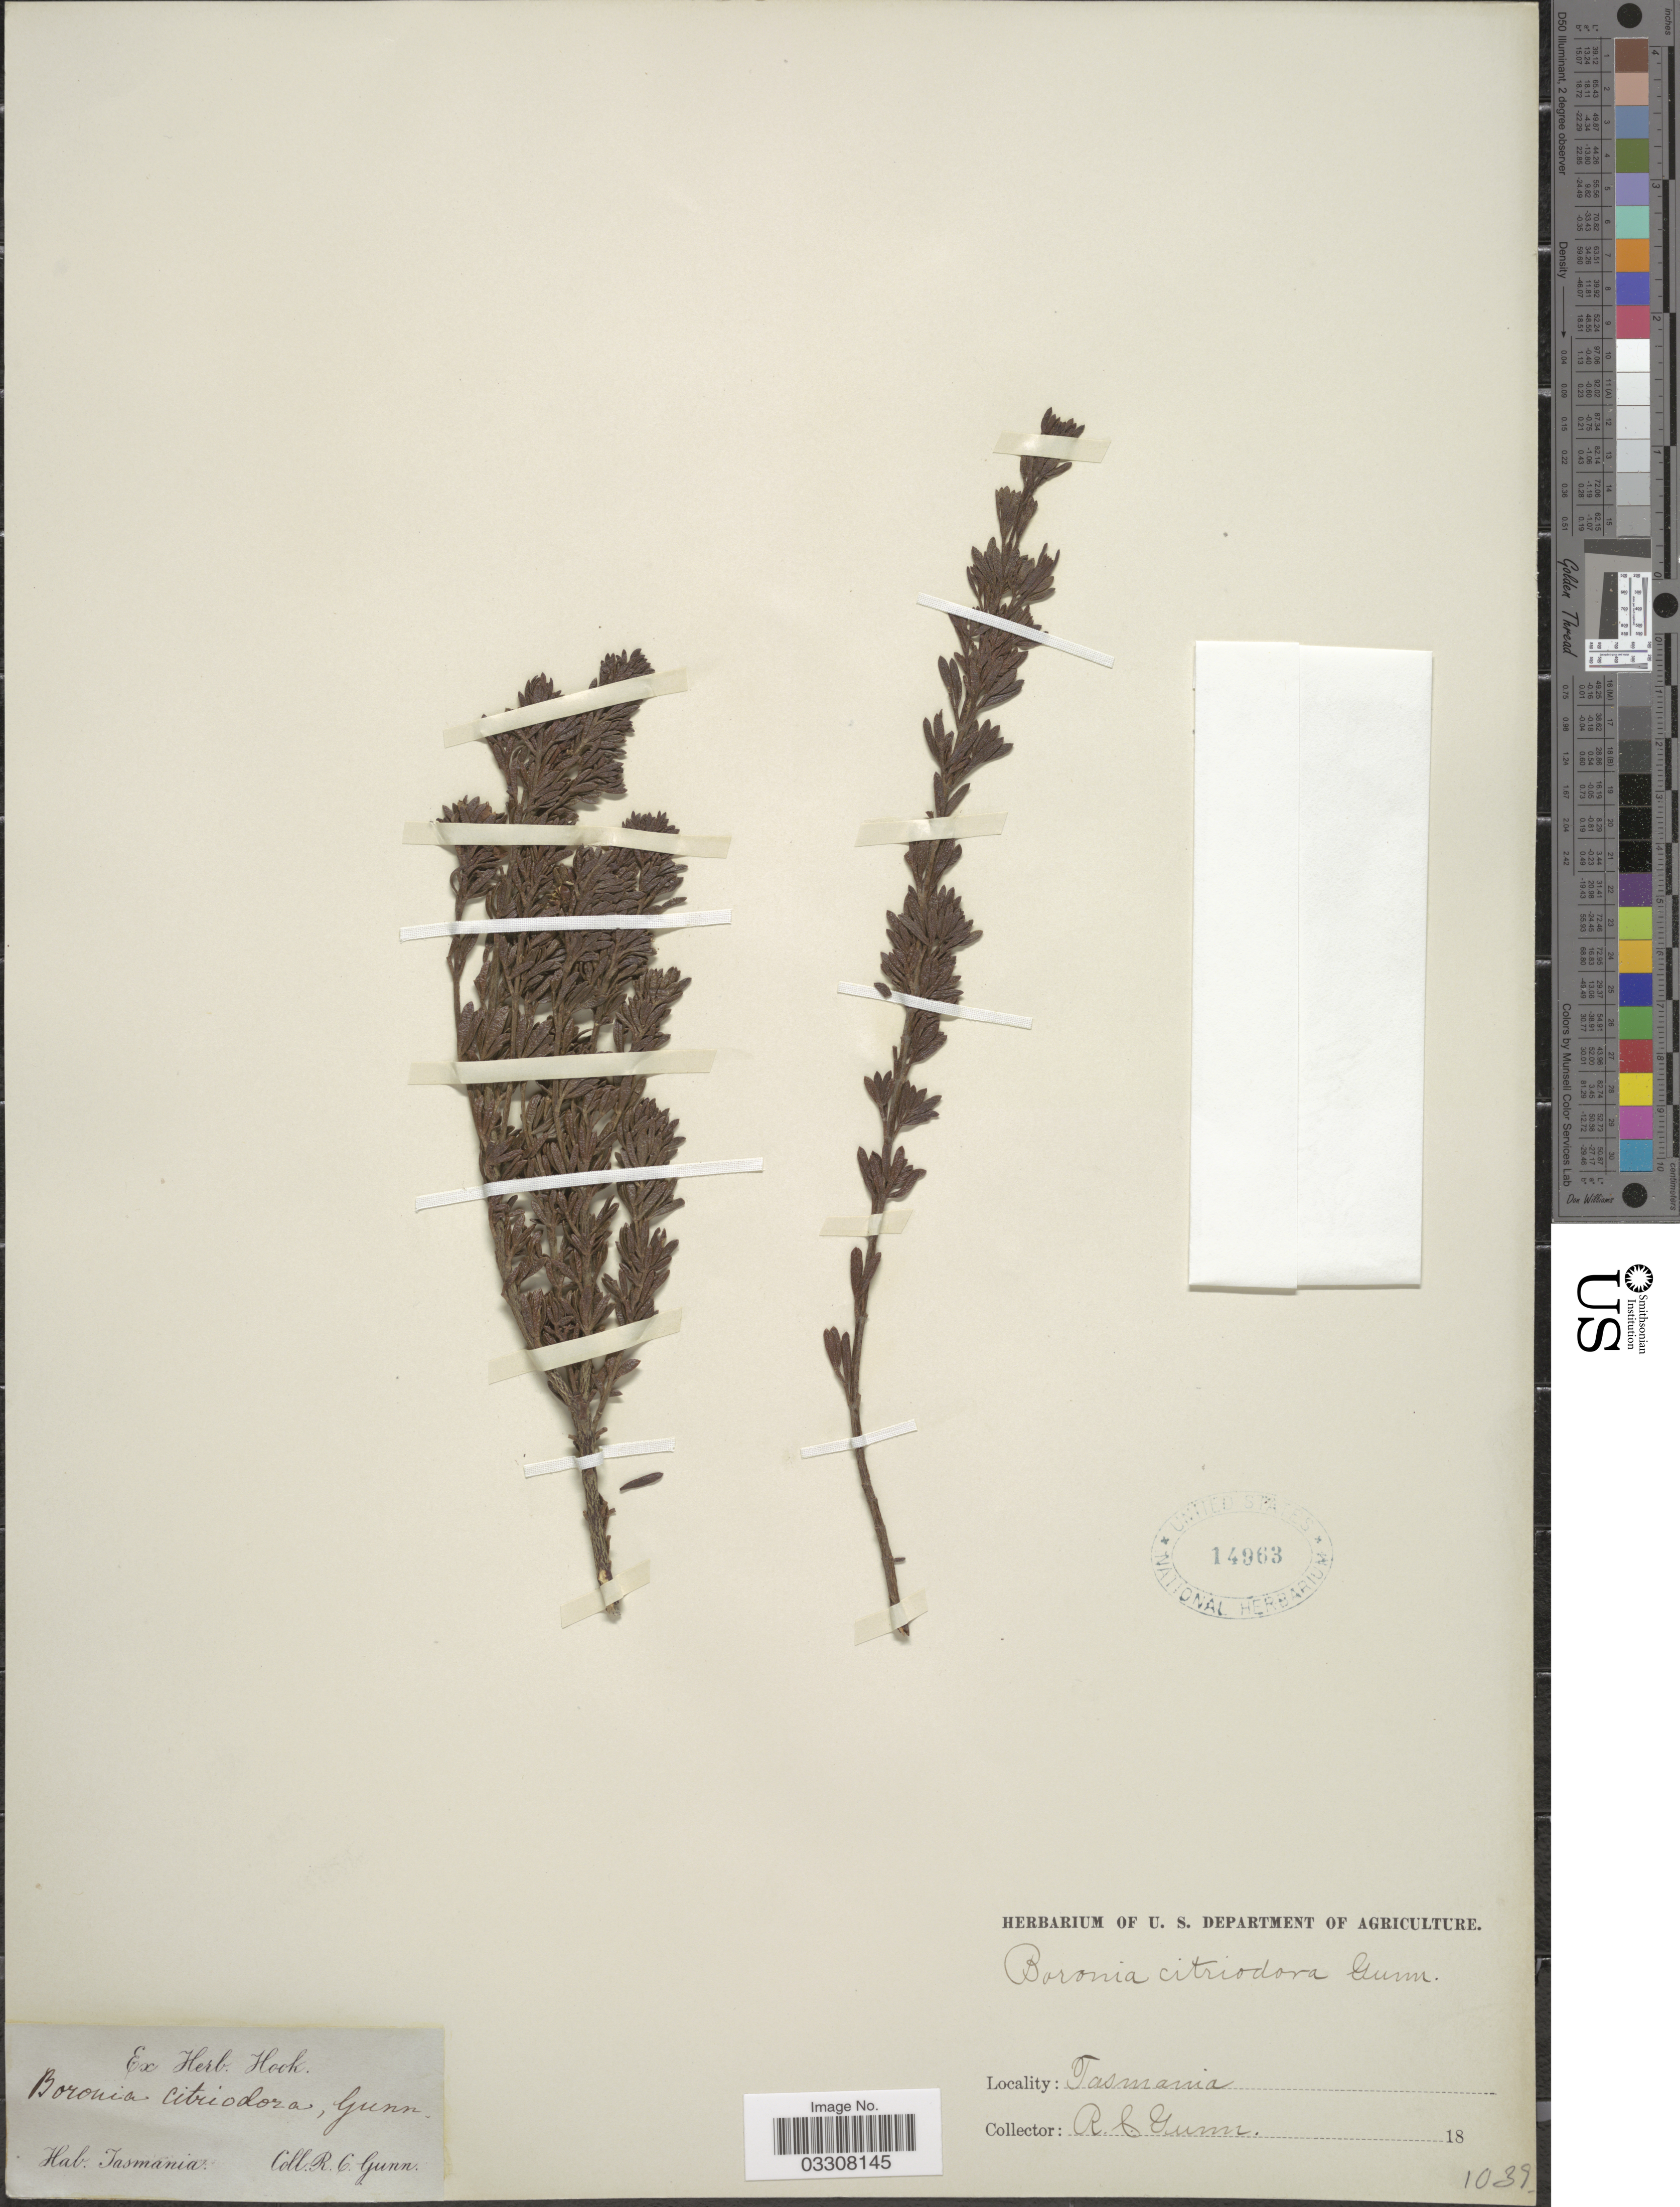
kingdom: Plantae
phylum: Tracheophyta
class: Magnoliopsida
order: Sapindales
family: Rutaceae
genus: Boronia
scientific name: Boronia citriodora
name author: Gunn ex Hook. f.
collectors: R. Gunn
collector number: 1039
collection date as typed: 18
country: Australia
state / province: Tasmania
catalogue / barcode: US 14963